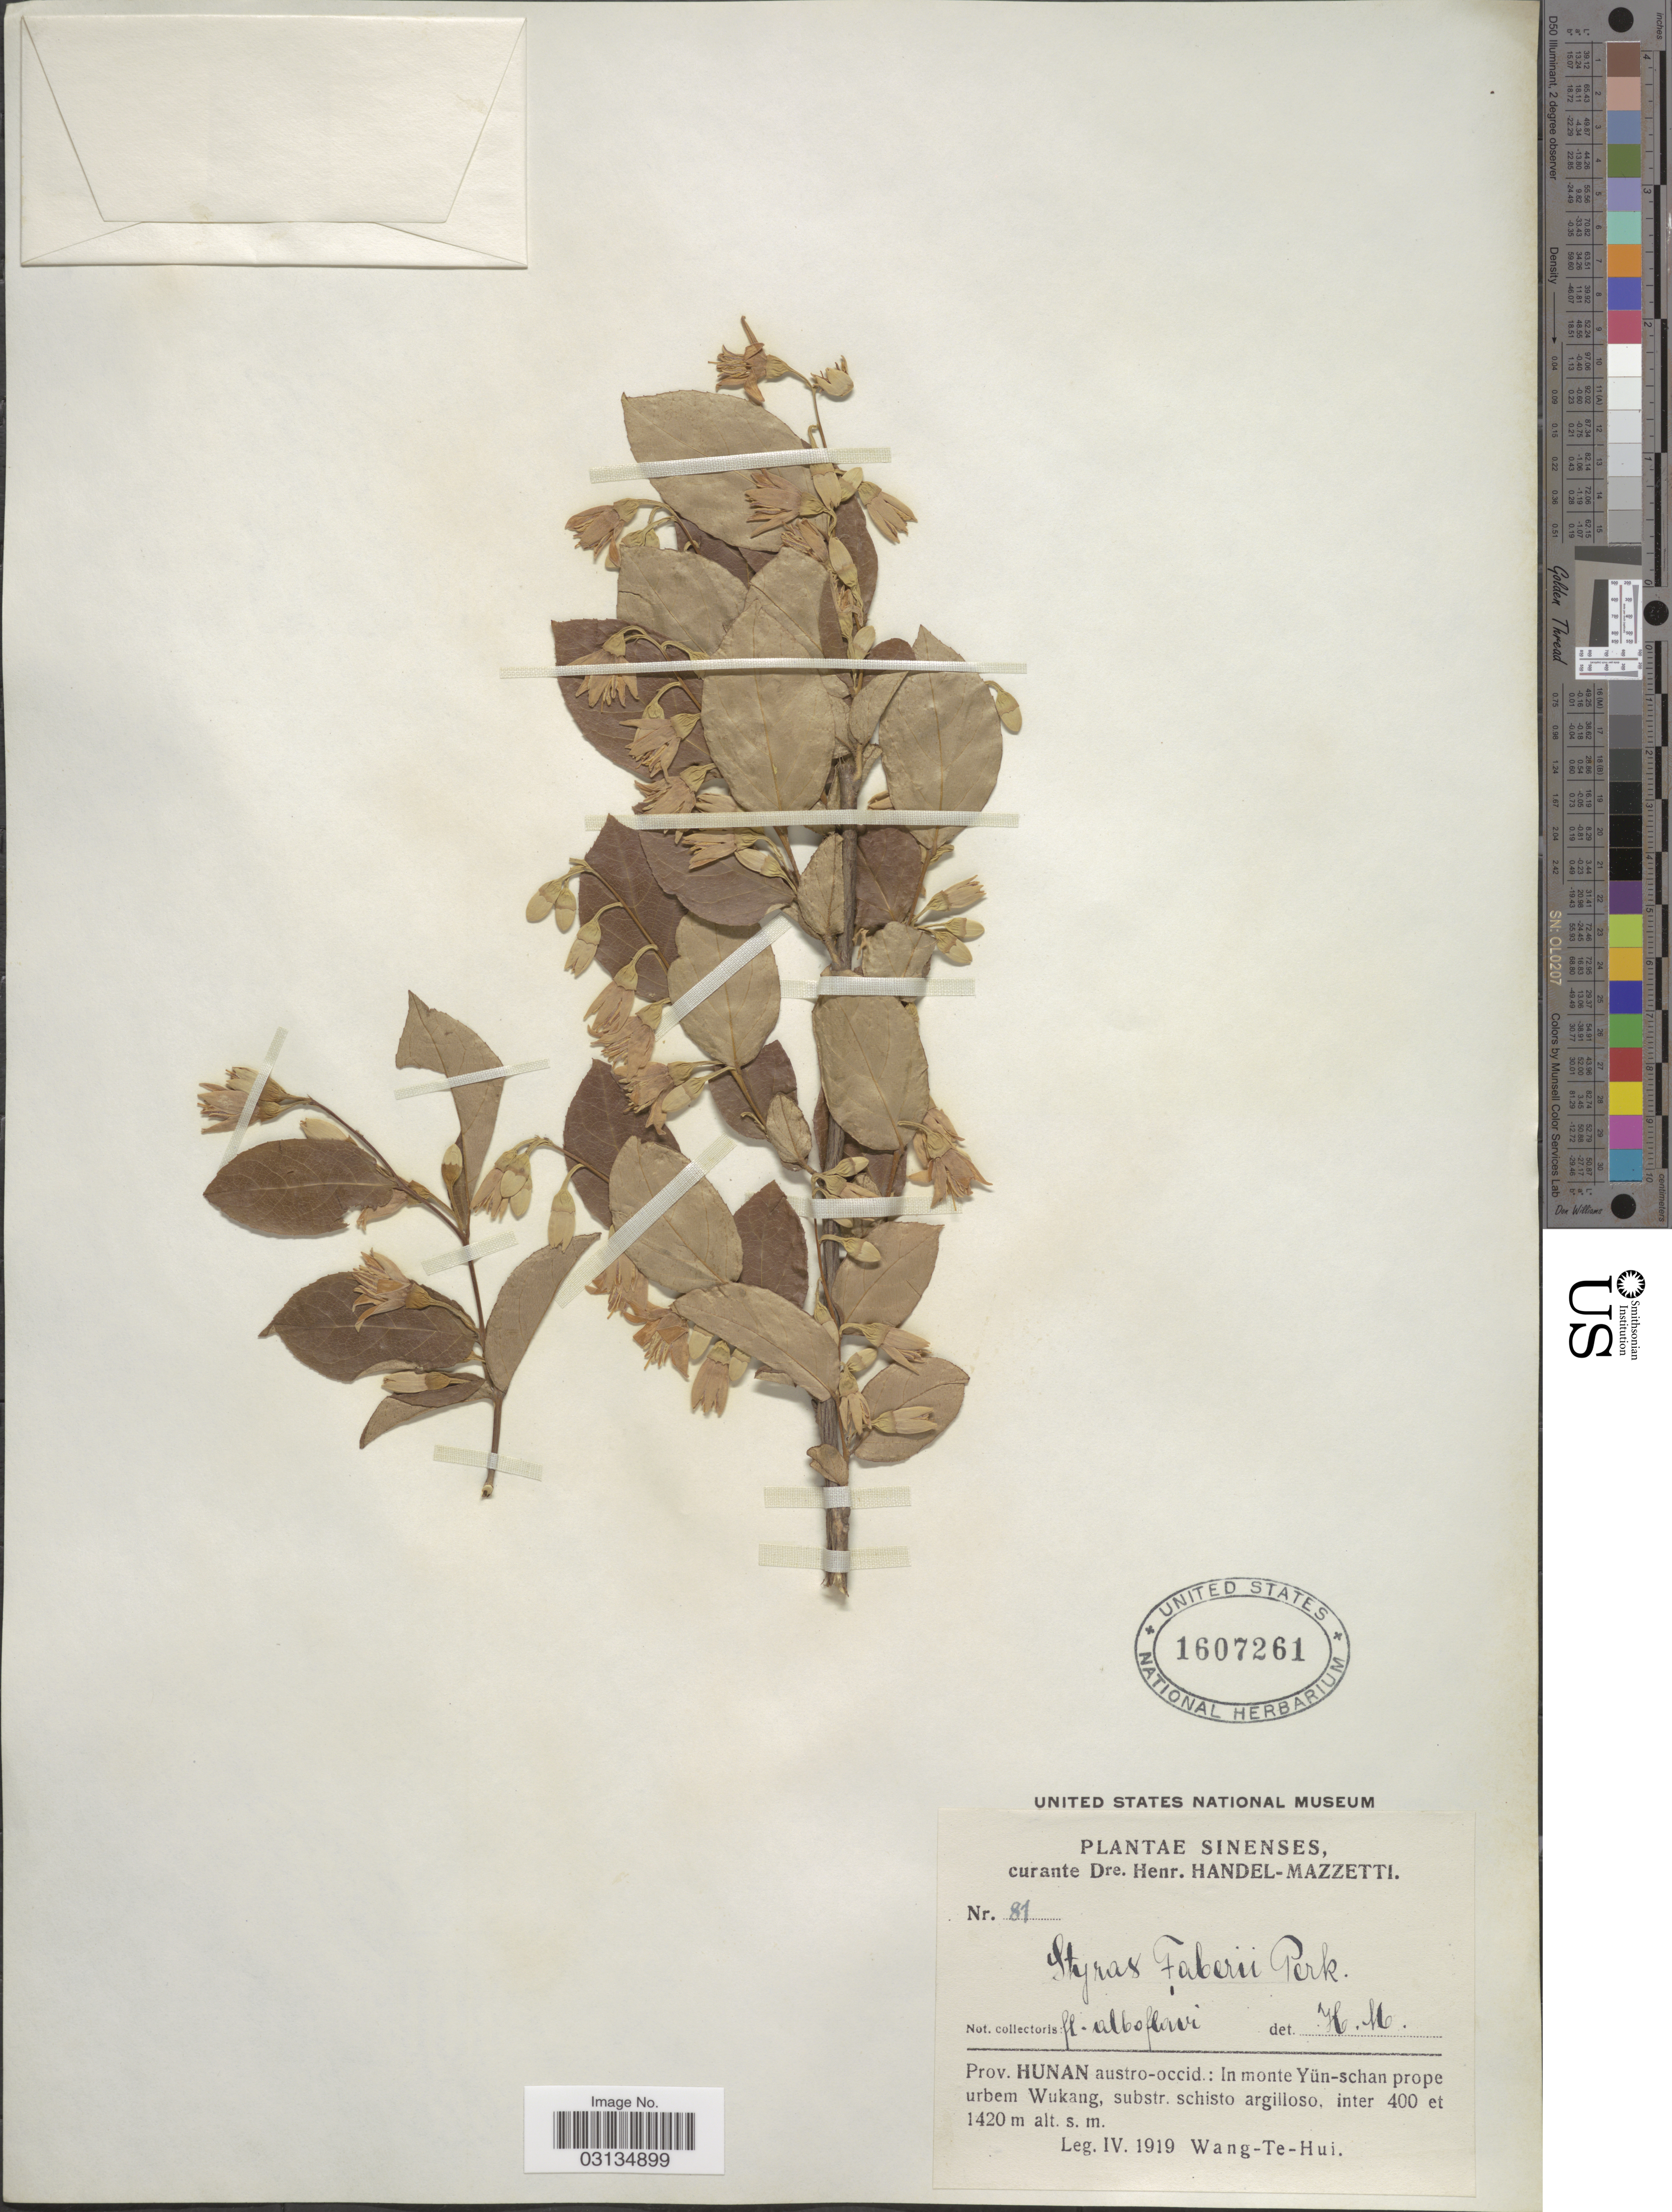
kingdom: Plantae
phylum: Tracheophyta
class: Magnoliopsida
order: Ericales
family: Styracaceae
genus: Styrax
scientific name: Styrax faberi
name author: Perkins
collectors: T. H. Wang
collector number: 81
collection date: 1919-04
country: China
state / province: Hunan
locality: Sinenses. Prov. Hunan austro-occid.: In monte Yün-schan prope urbem Wukang.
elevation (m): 400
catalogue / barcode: US 1607261